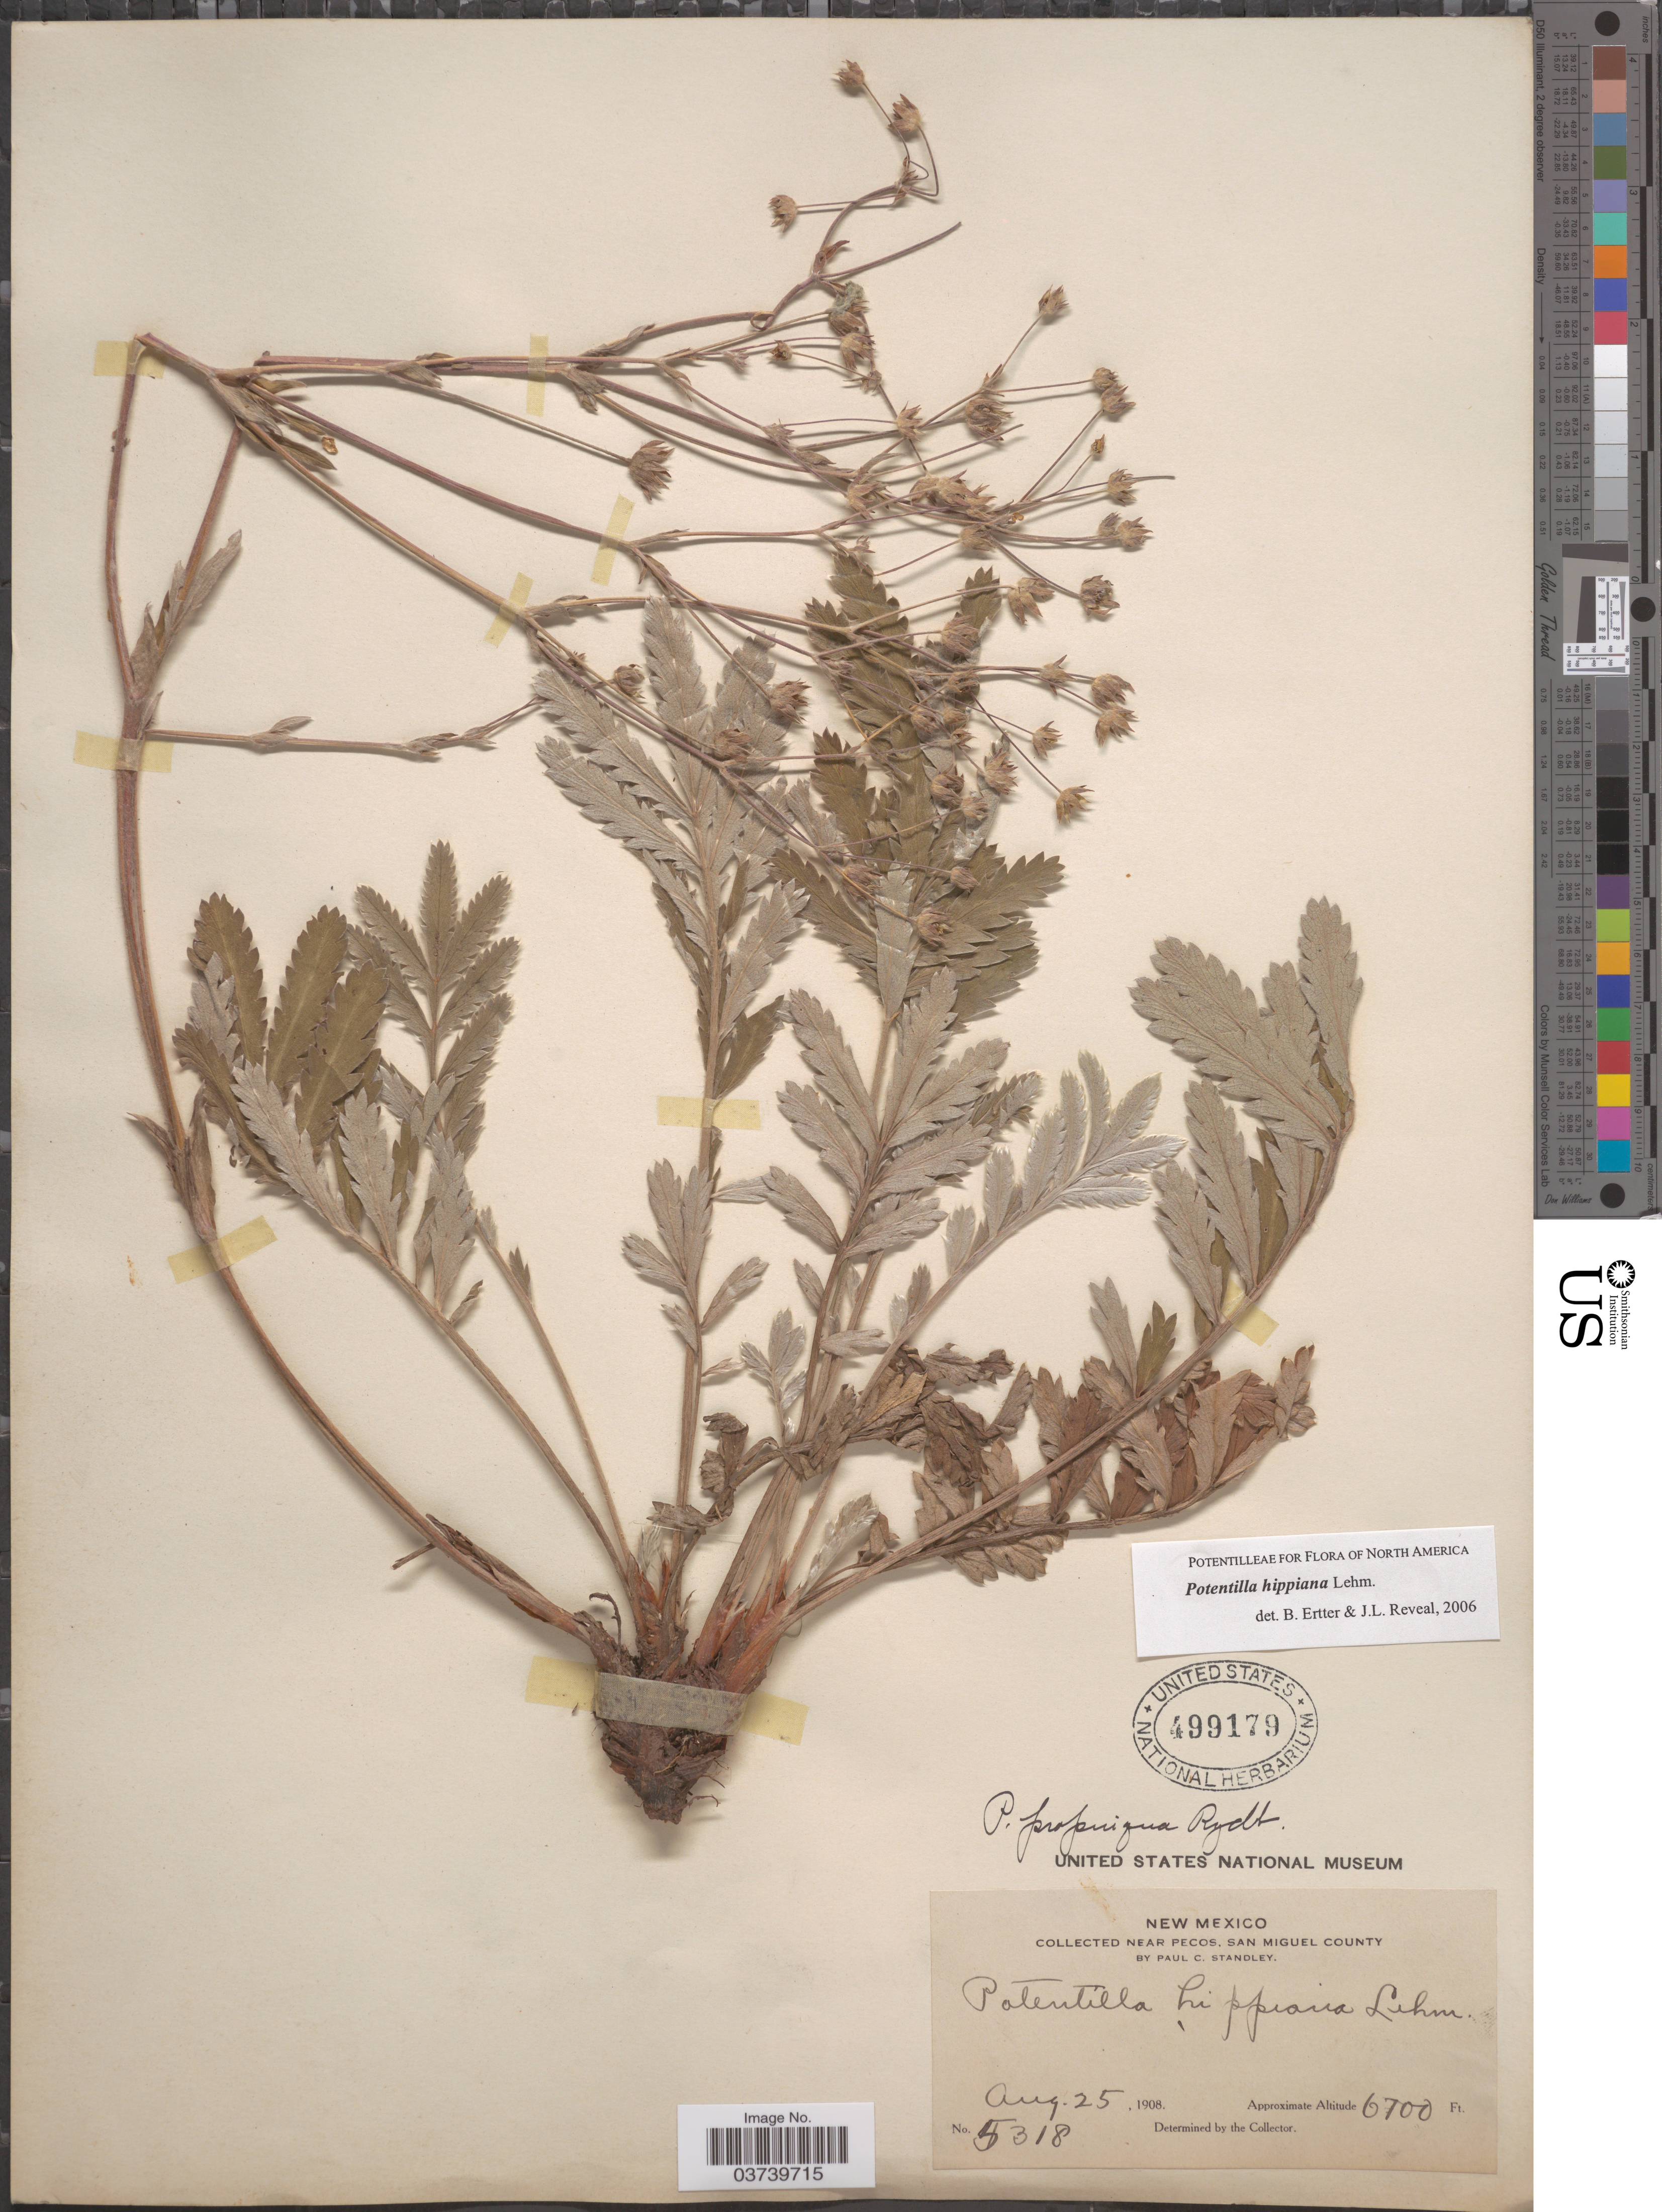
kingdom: Plantae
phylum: Tracheophyta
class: Magnoliopsida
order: Rosales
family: Rosaceae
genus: Potentilla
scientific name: Potentilla hippiana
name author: Lehm.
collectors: P. C. Standley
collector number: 5318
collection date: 1908-08-25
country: United States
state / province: New Mexico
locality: Near Pecos, San Miguel County.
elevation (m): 2042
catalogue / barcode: US 499179